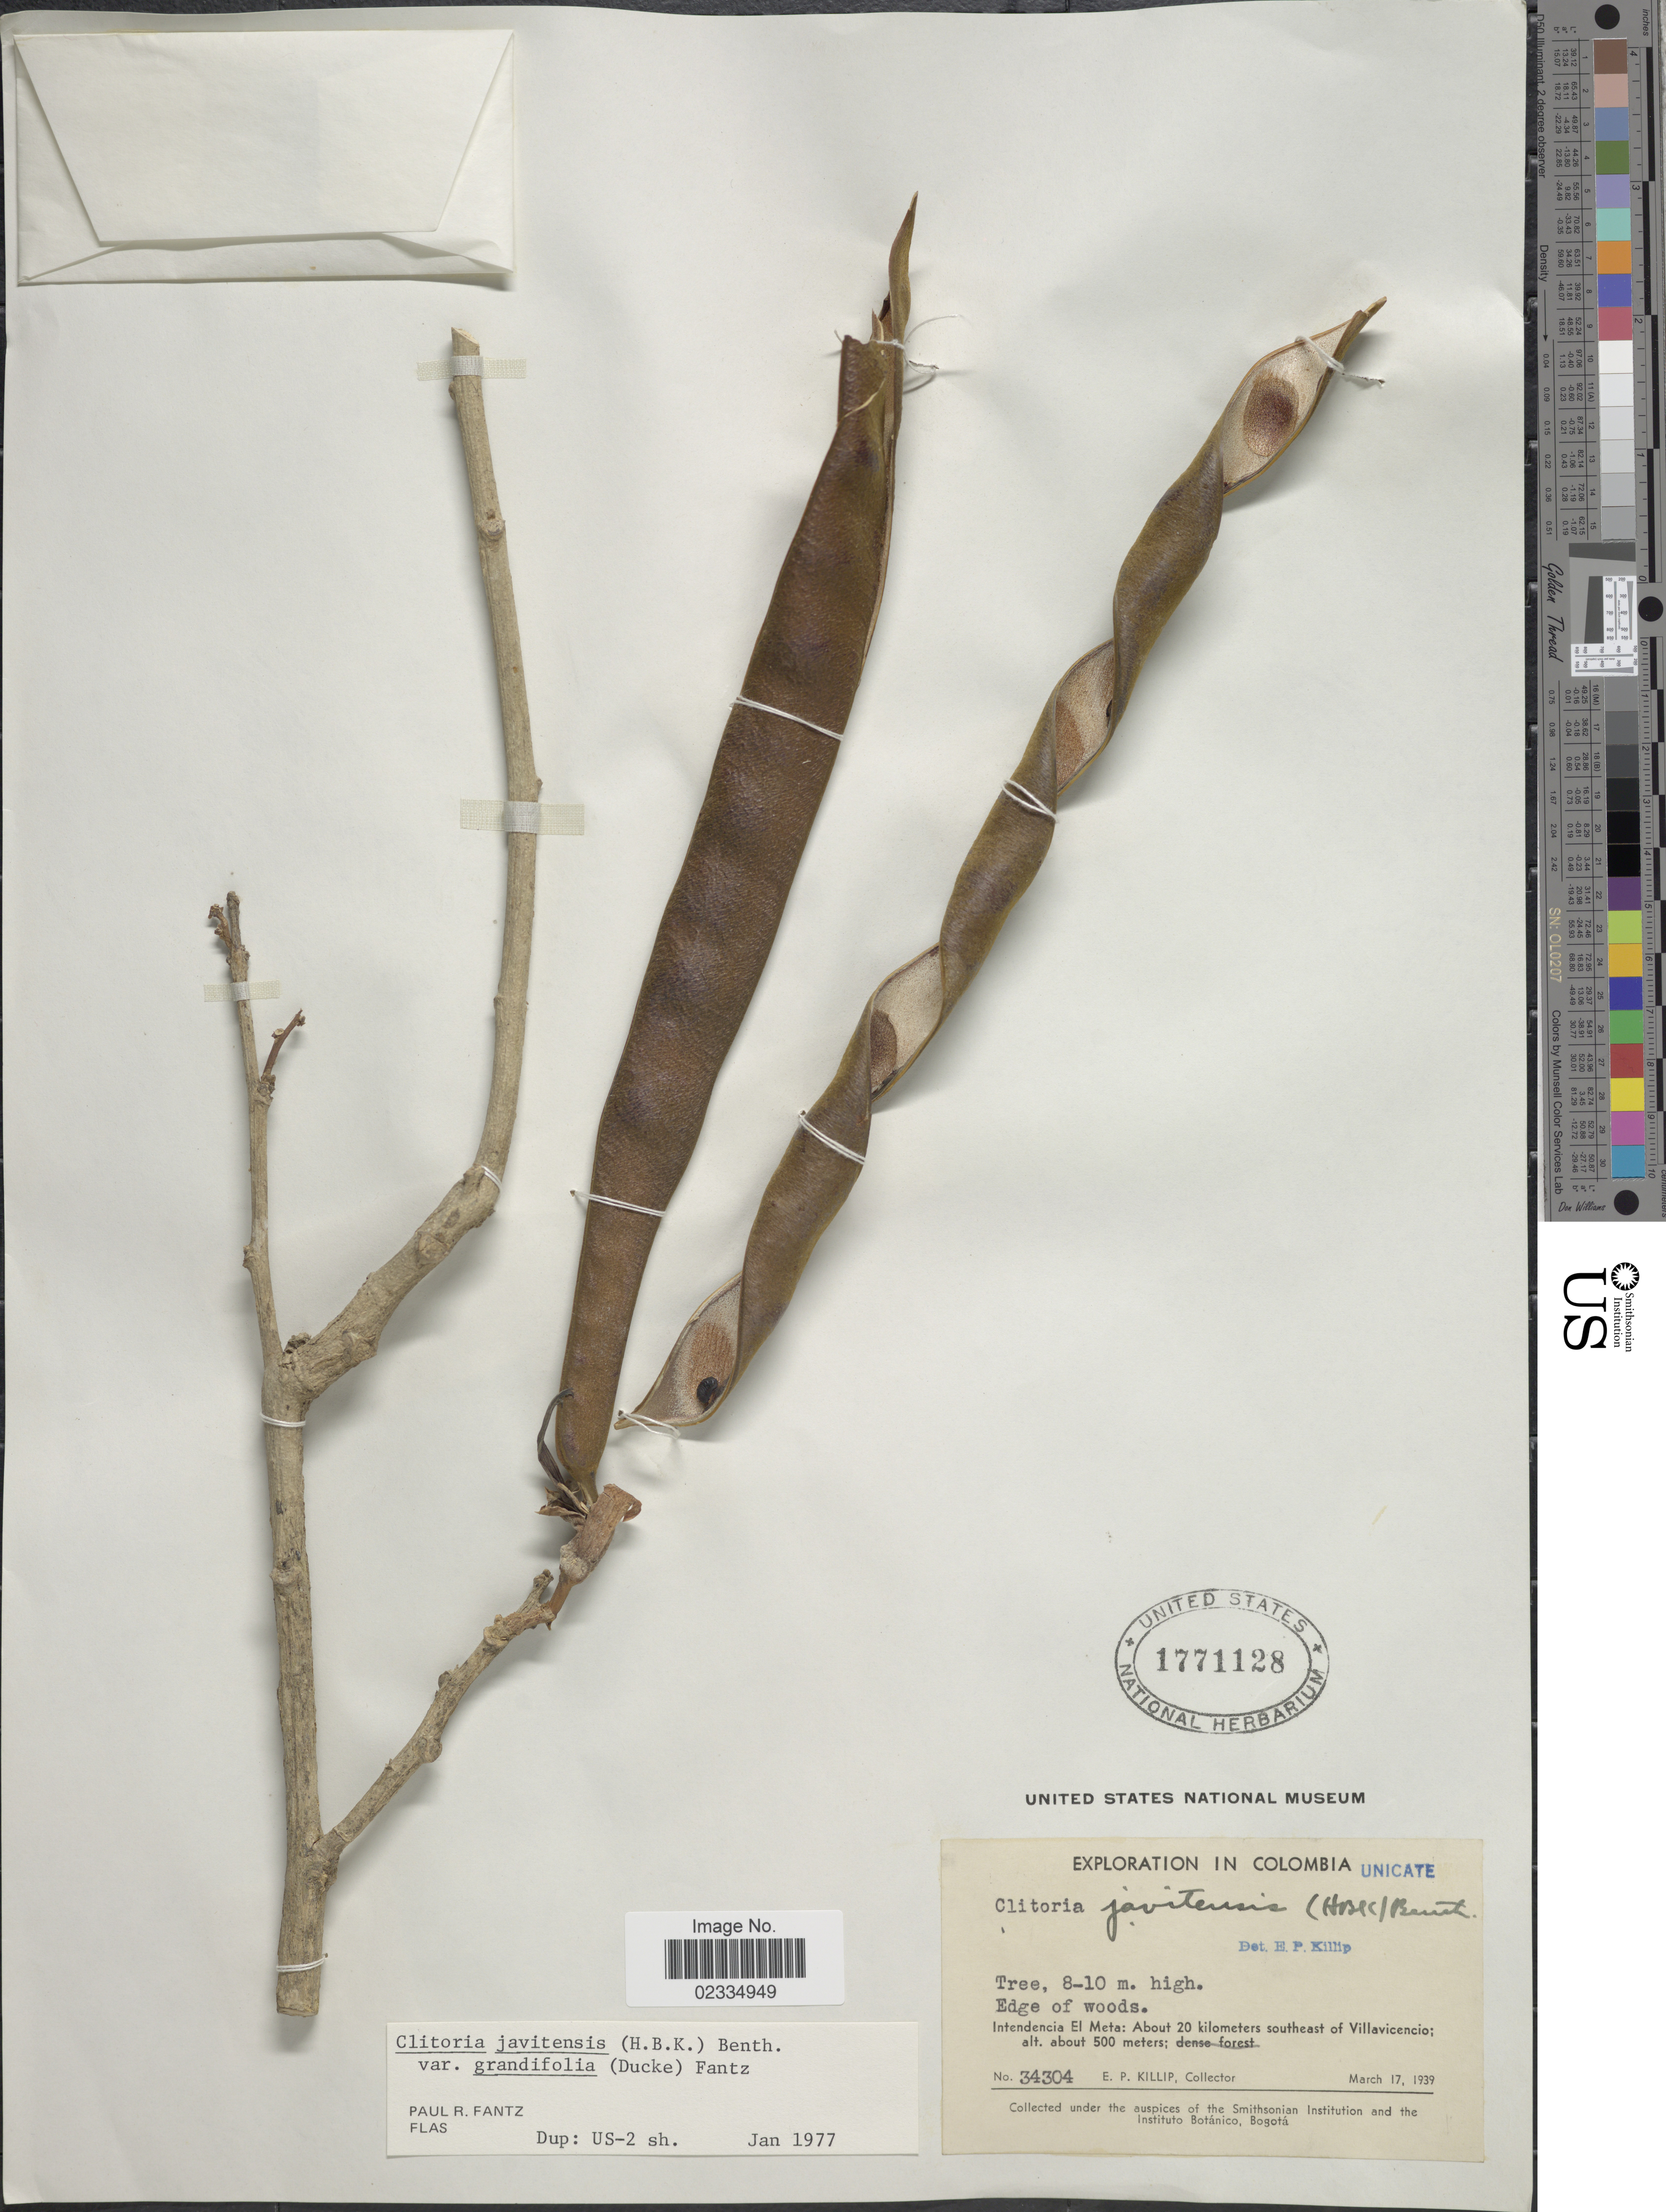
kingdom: Plantae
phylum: Tracheophyta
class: Magnoliopsida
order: Fabales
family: Fabaceae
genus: Clitoria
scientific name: Clitoria javitensis var. longiloba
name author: Fantz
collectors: E. P. Killip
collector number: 34304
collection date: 1939-03-17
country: Colombia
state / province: Meta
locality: About 20 kilometers southeast of Villavicencio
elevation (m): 500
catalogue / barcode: US 1771128